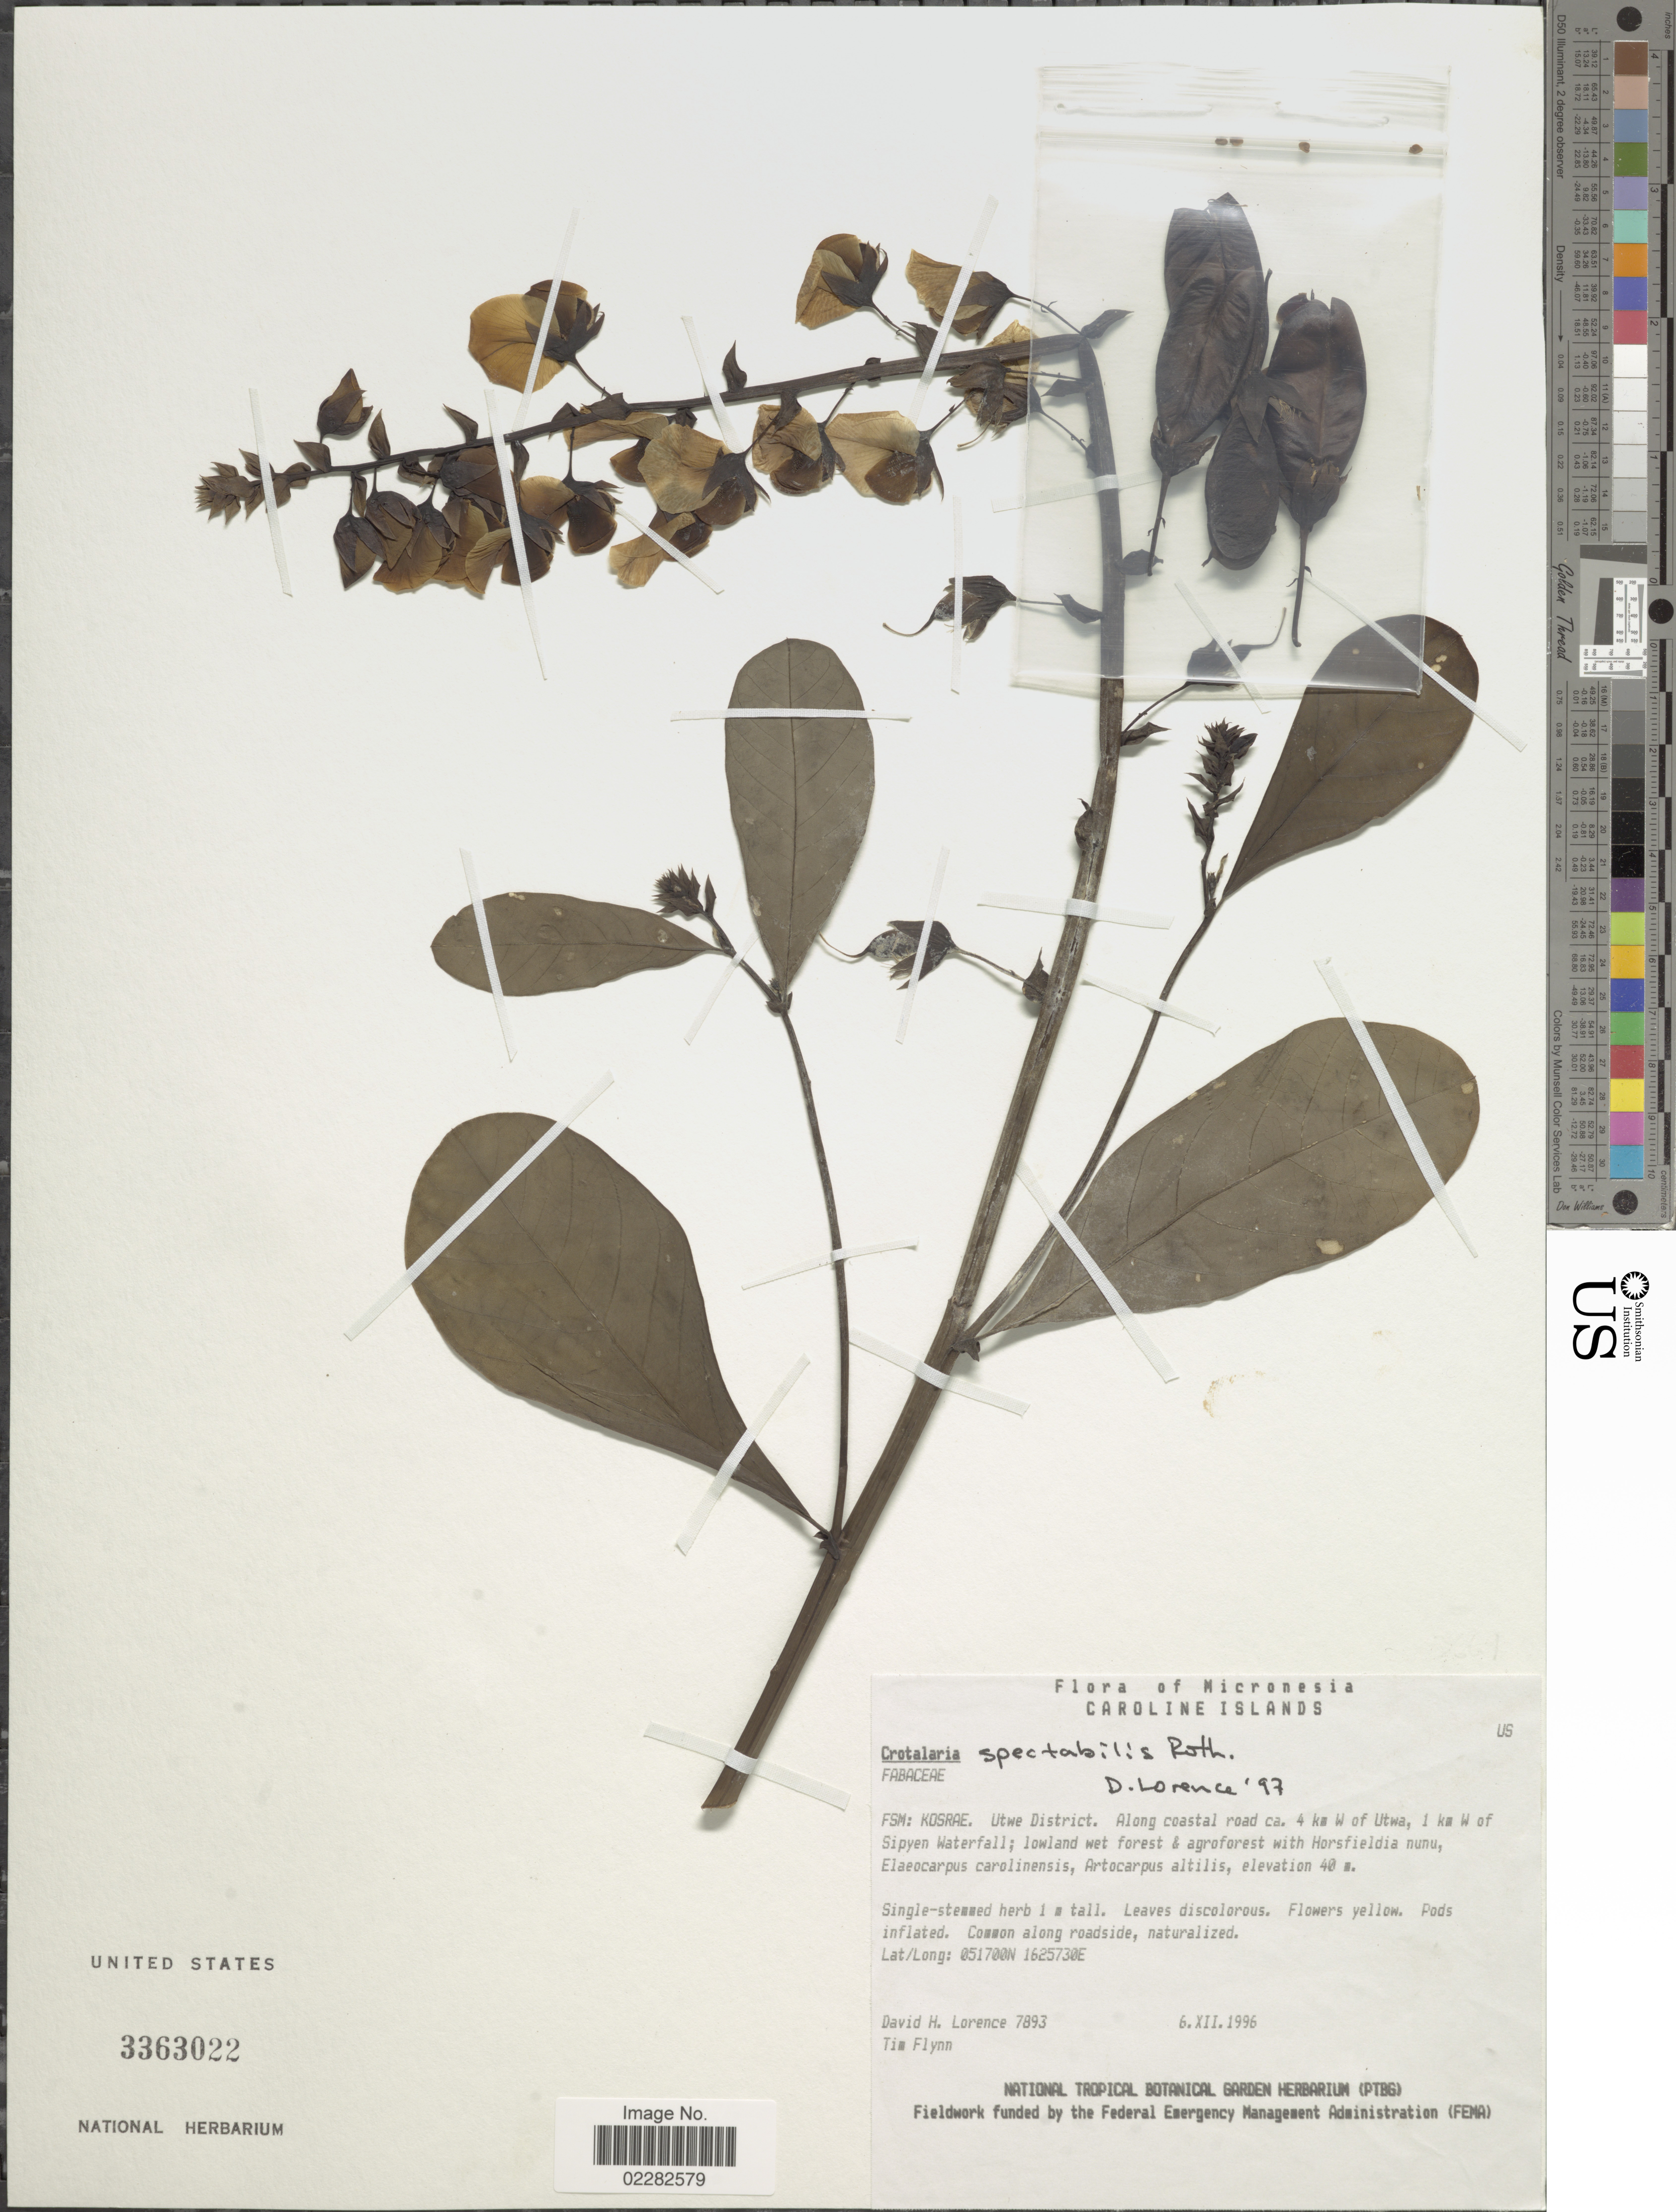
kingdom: Plantae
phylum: Tracheophyta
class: Magnoliopsida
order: Fabales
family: Fabaceae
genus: Crotalaria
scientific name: Crotalaria spectabilis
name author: Roth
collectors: D. Lorence & T. Flynn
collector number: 7893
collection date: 1996-12-06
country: Micronesia, Federated States of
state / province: Kosrae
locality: Micronesia, Caroline Islands, FSM, Utwe District, along coastal road ca. 4 km W of Utwa, 1 km W of Sipyen Waterfall.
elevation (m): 40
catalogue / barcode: US 3363022